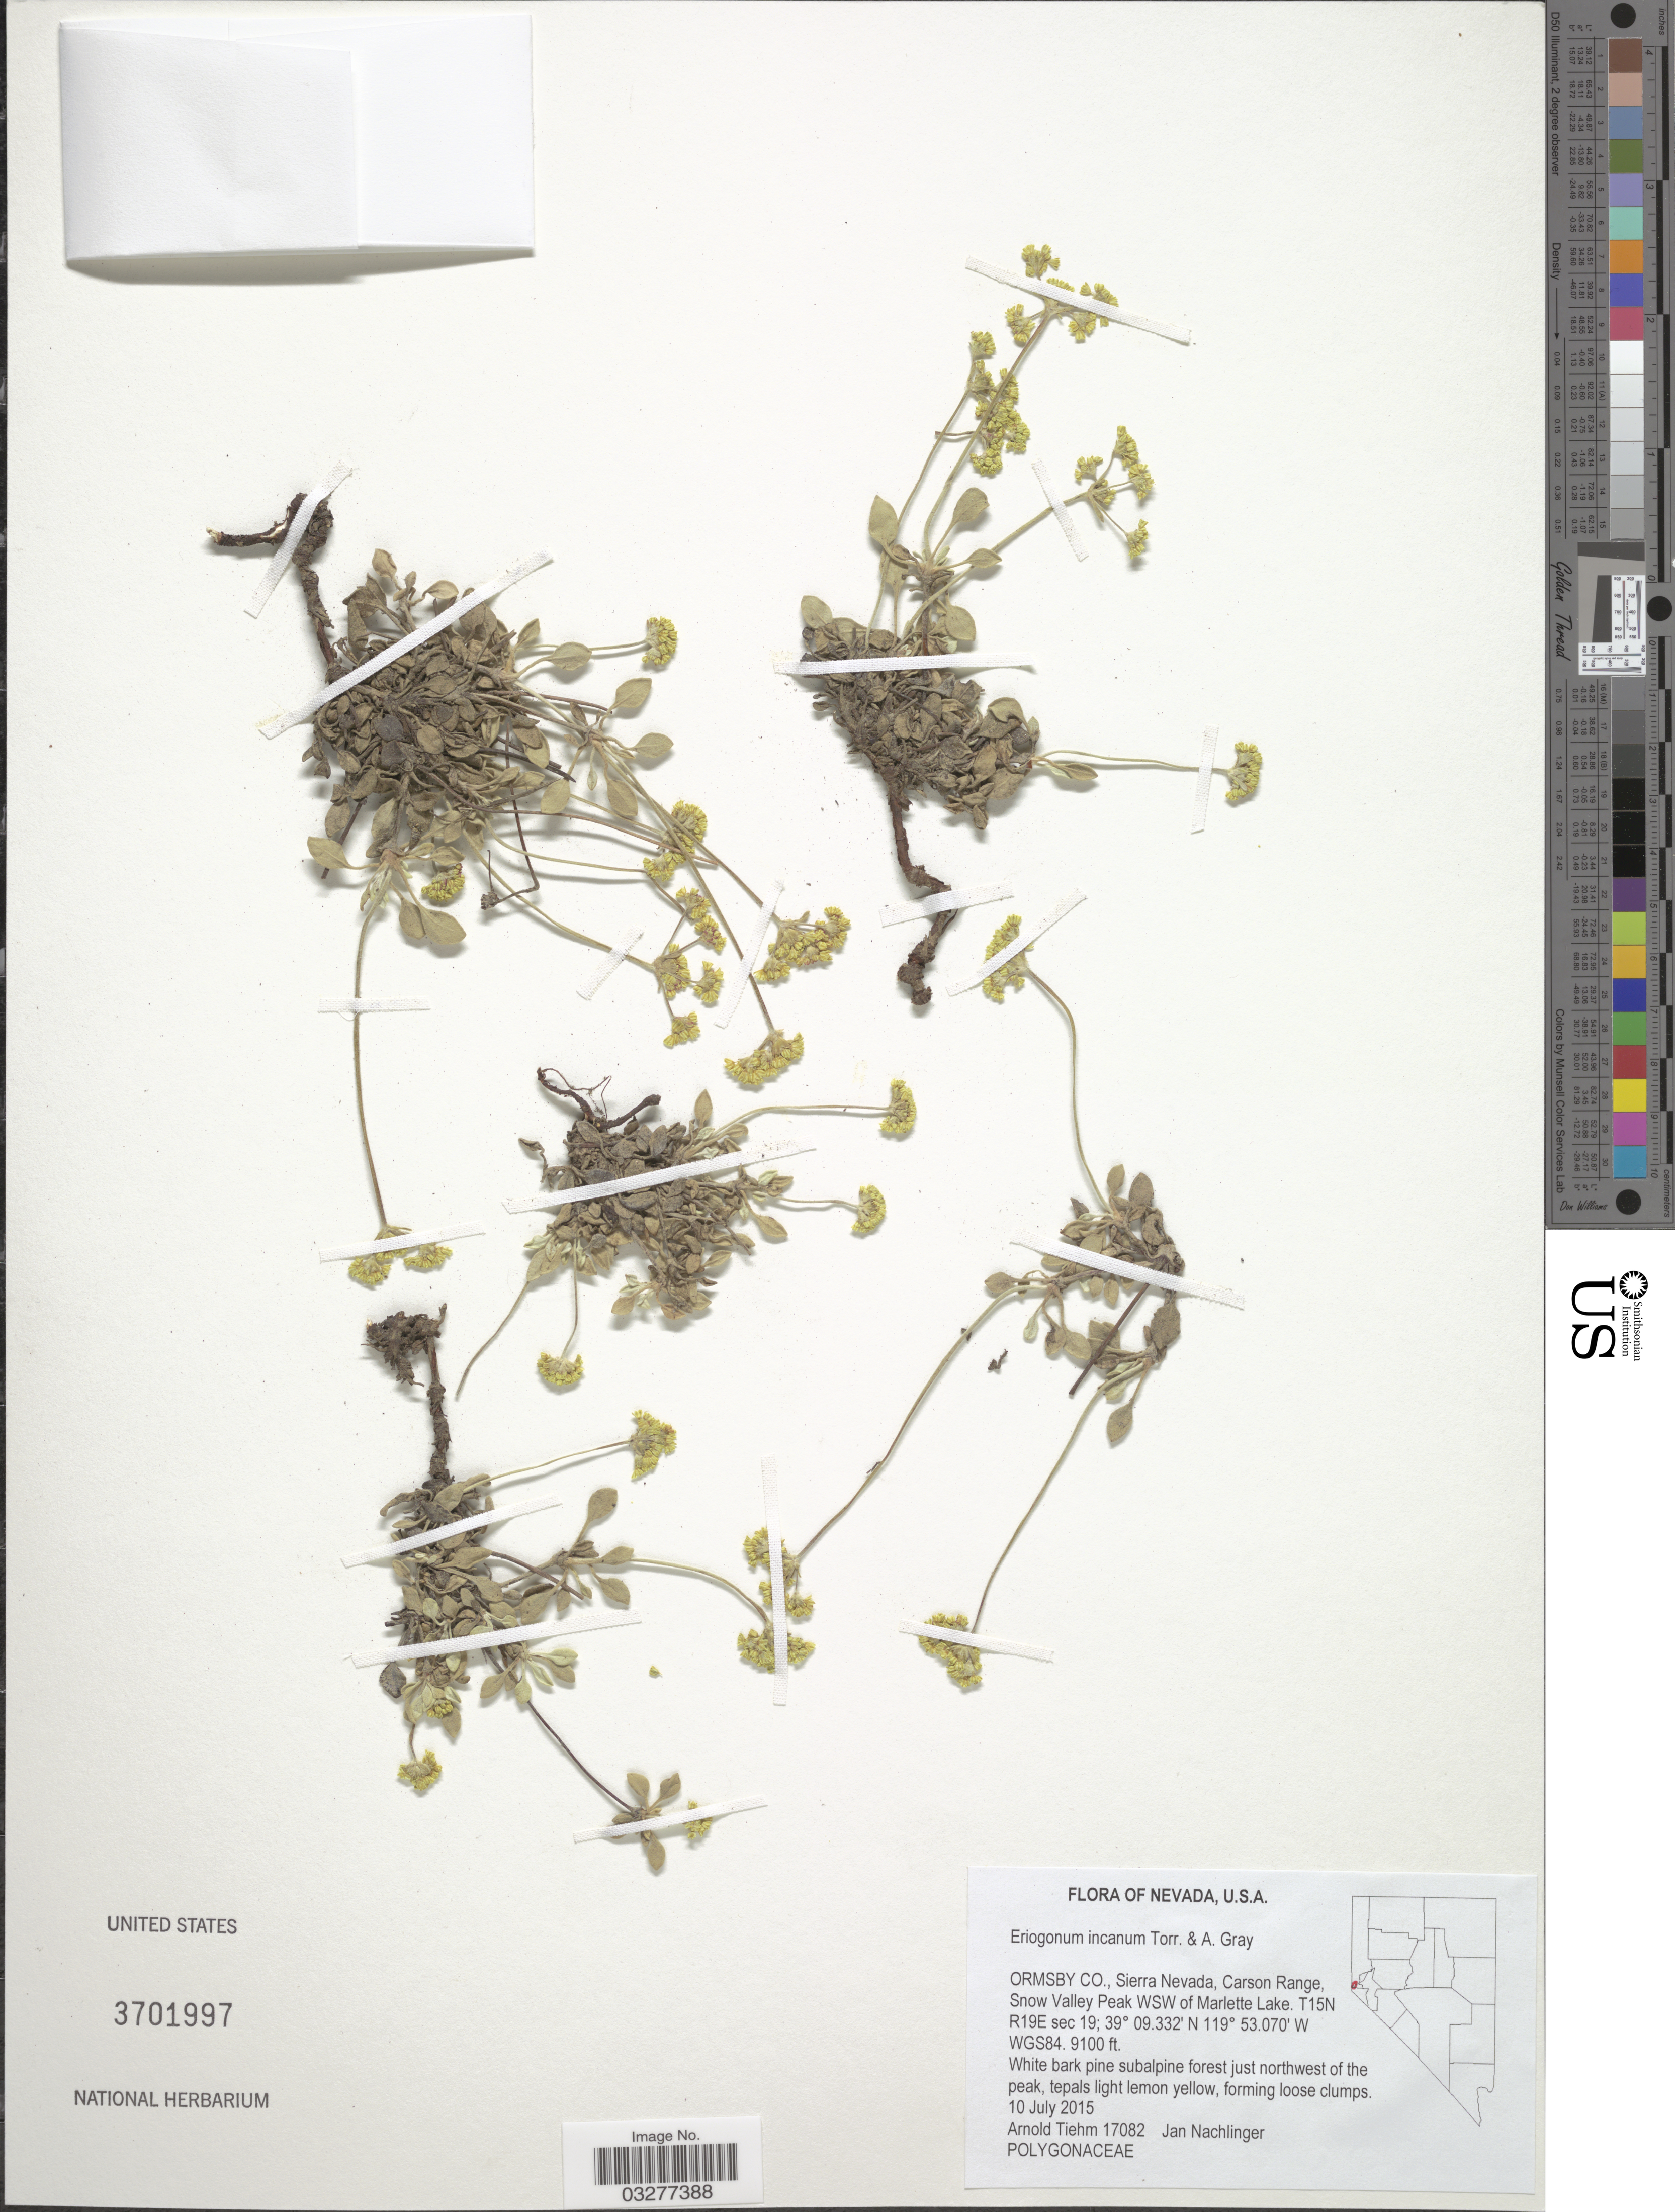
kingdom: Plantae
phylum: Tracheophyta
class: Magnoliopsida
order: Caryophyllales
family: Polygonaceae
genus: Eriogonum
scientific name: Eriogonum incanum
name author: Torr. & A. Gray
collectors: A. Tiehm & J. Nachlinger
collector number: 17082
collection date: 2015-07-10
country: United States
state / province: Nevada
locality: U.S.A. Ormsby Co., Sierra Nevada, Carson Range, Snow Valley Peak WSW of Marlette Lake. T15N R19E sec 19. WGS84.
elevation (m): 2774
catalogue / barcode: US 3701997